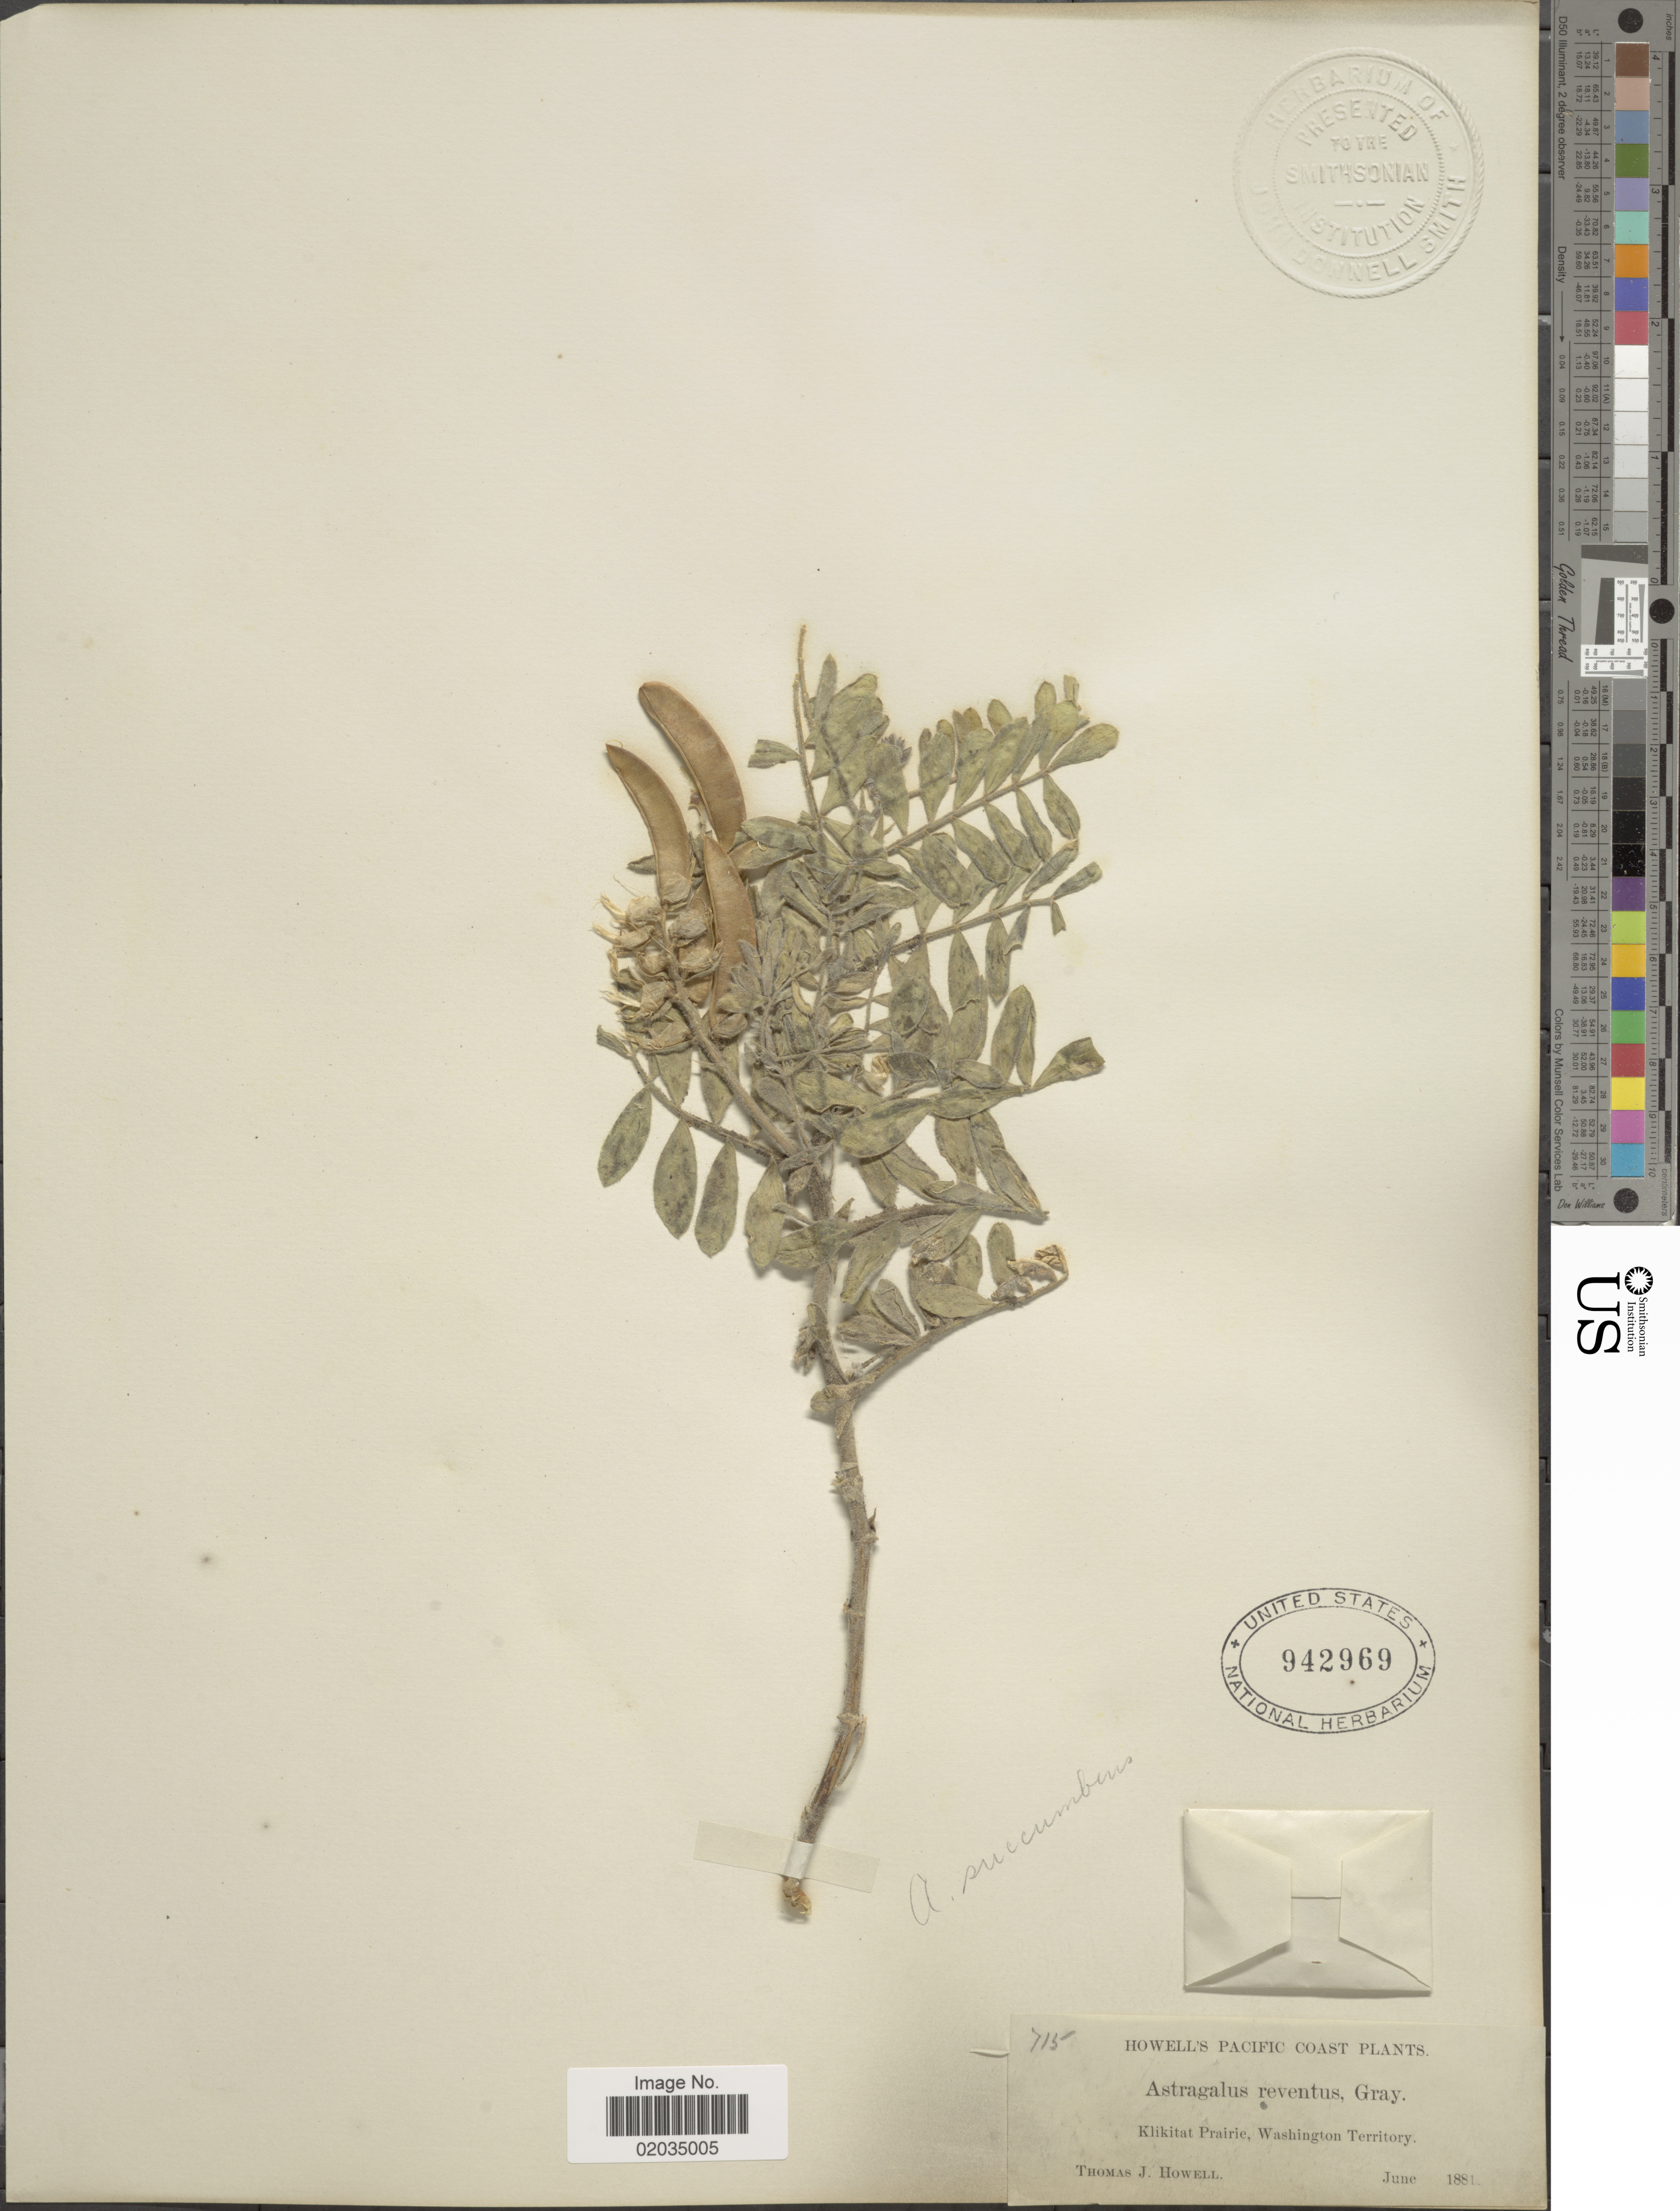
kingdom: Plantae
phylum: Tracheophyta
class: Magnoliopsida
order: Fabales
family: Fabaceae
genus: Astragalus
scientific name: Astragalus succumbens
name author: Hook.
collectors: T. J. Howell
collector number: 715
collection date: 1881-06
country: United States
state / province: Washington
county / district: Klickitat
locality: Klikitat Prairie, Washington Territory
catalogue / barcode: US 942969